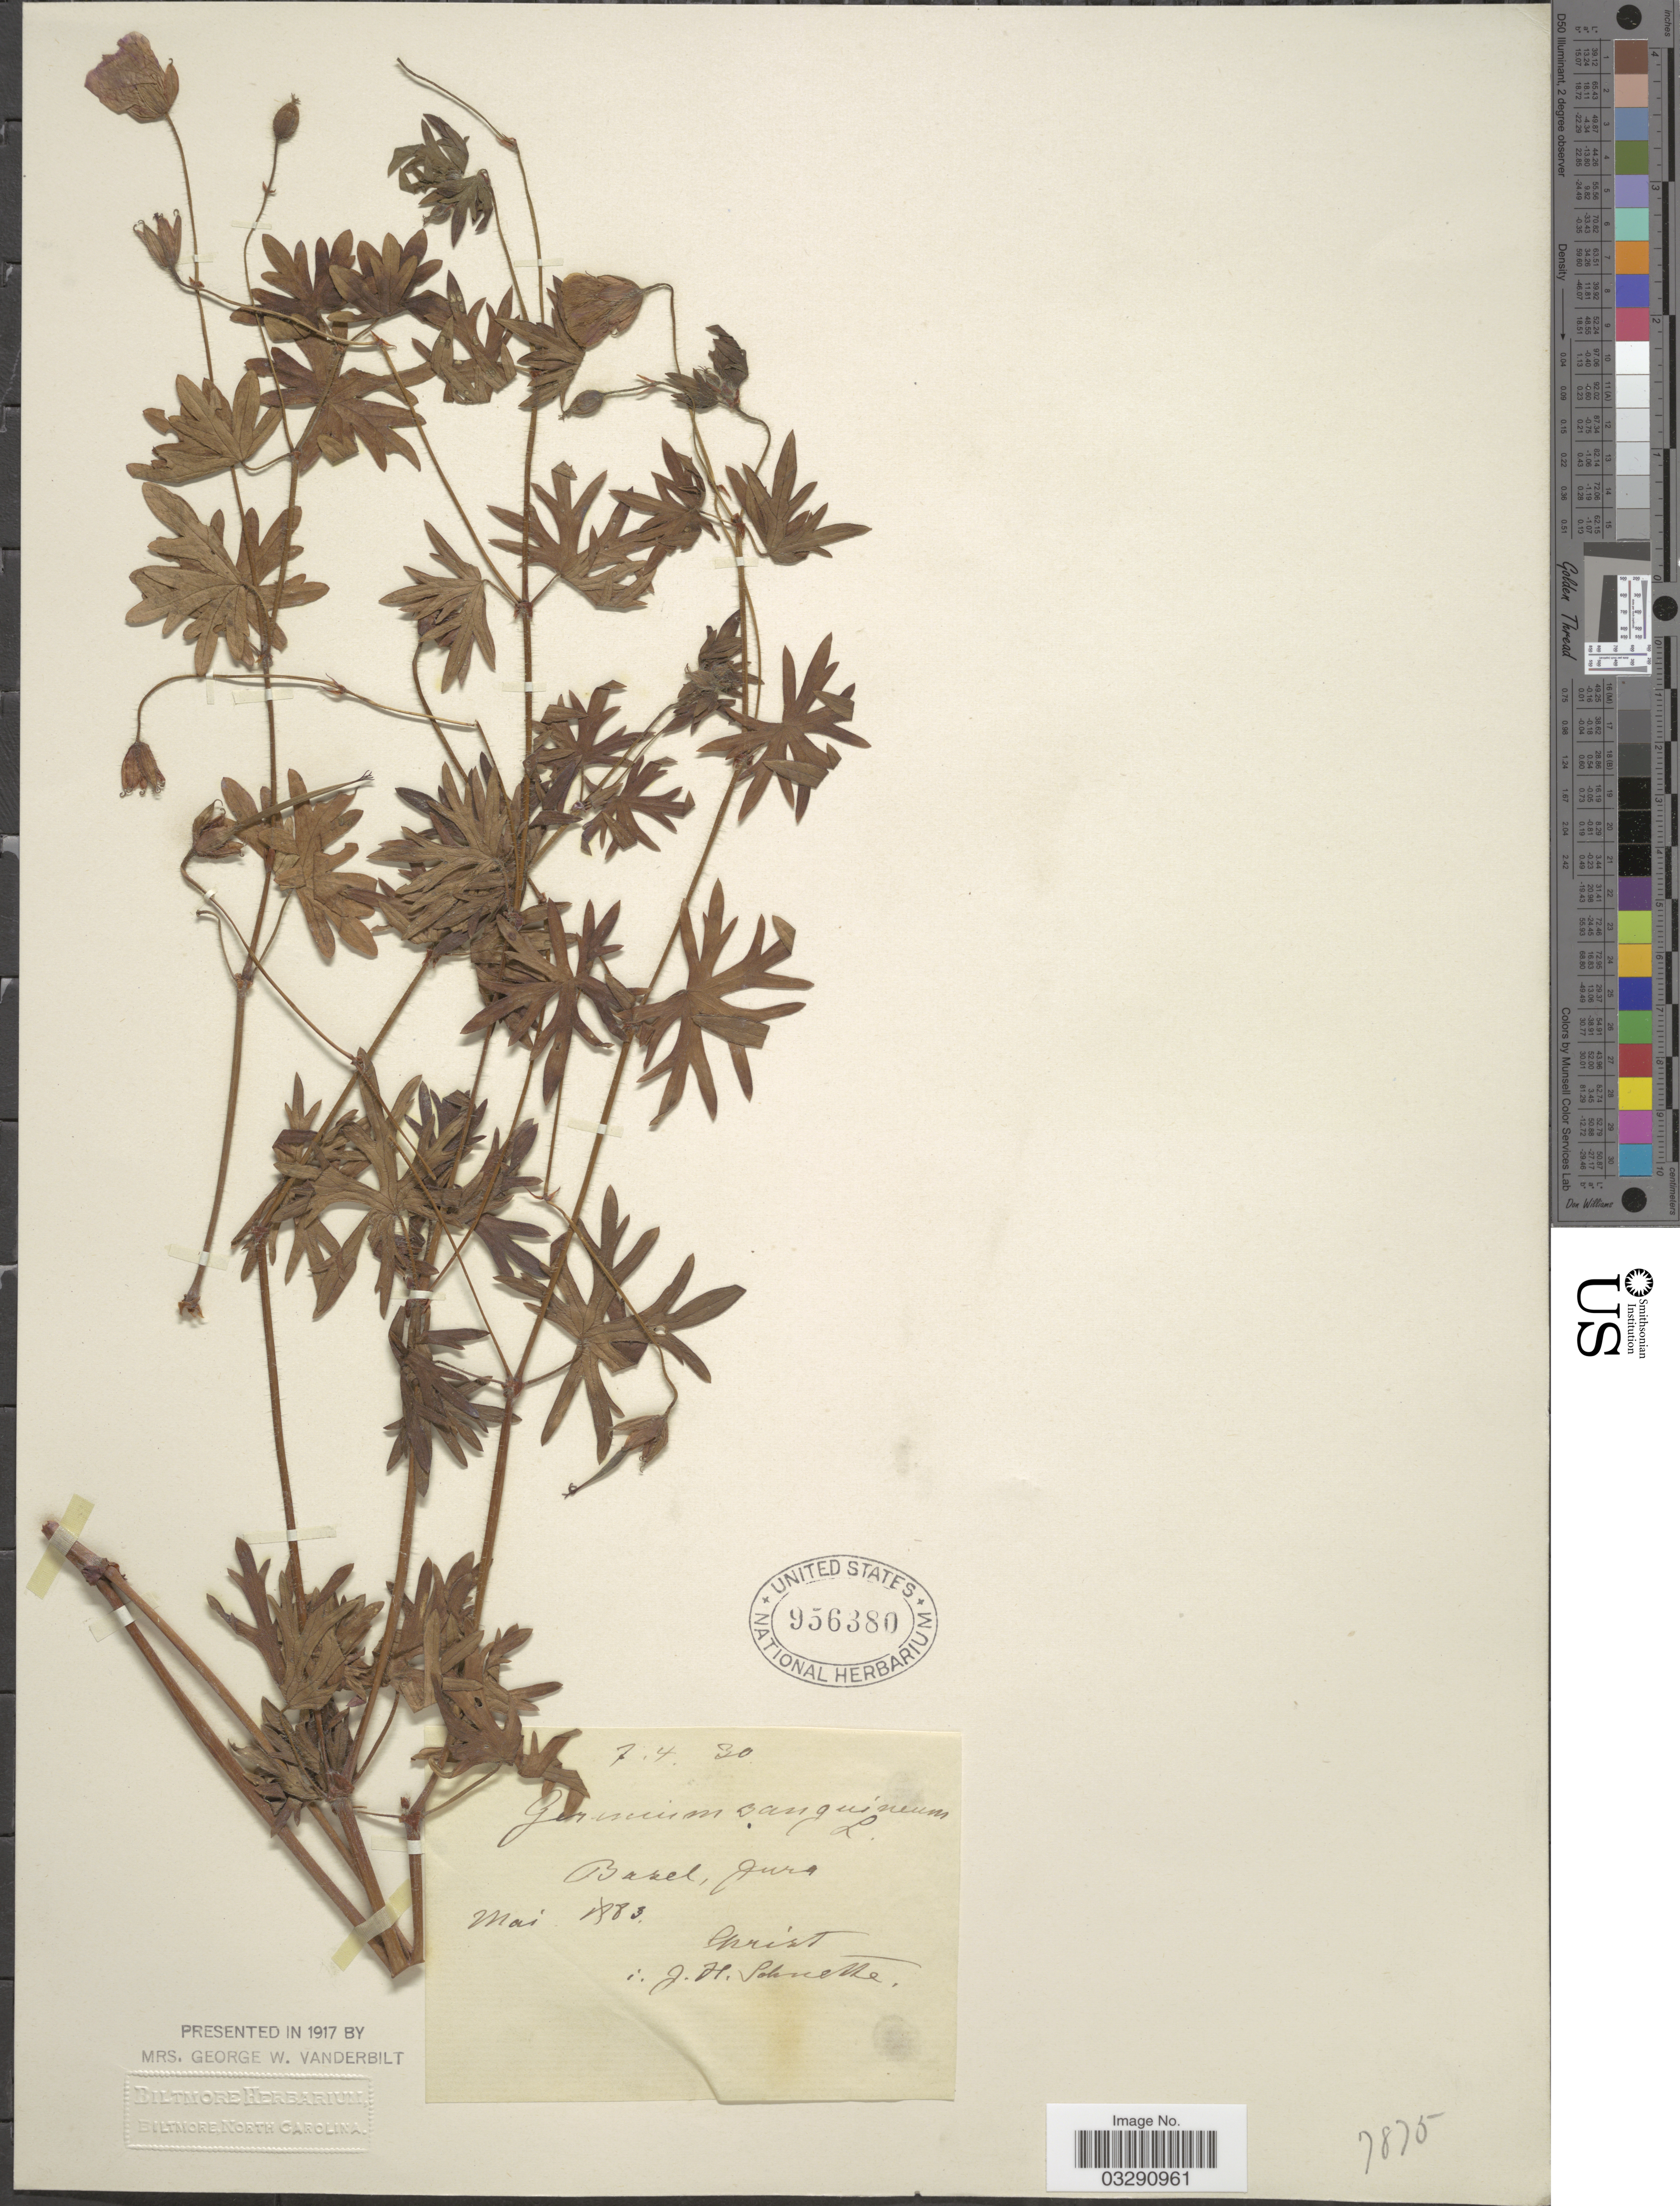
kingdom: Plantae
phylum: Tracheophyta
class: Magnoliopsida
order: Geraniales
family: Geraniaceae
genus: Geranium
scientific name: Geranium sanguineum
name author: L.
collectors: J. H. Schuette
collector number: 7/4/30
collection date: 1883-05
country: Switzerland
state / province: Jura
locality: Basel.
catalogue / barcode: US 956380